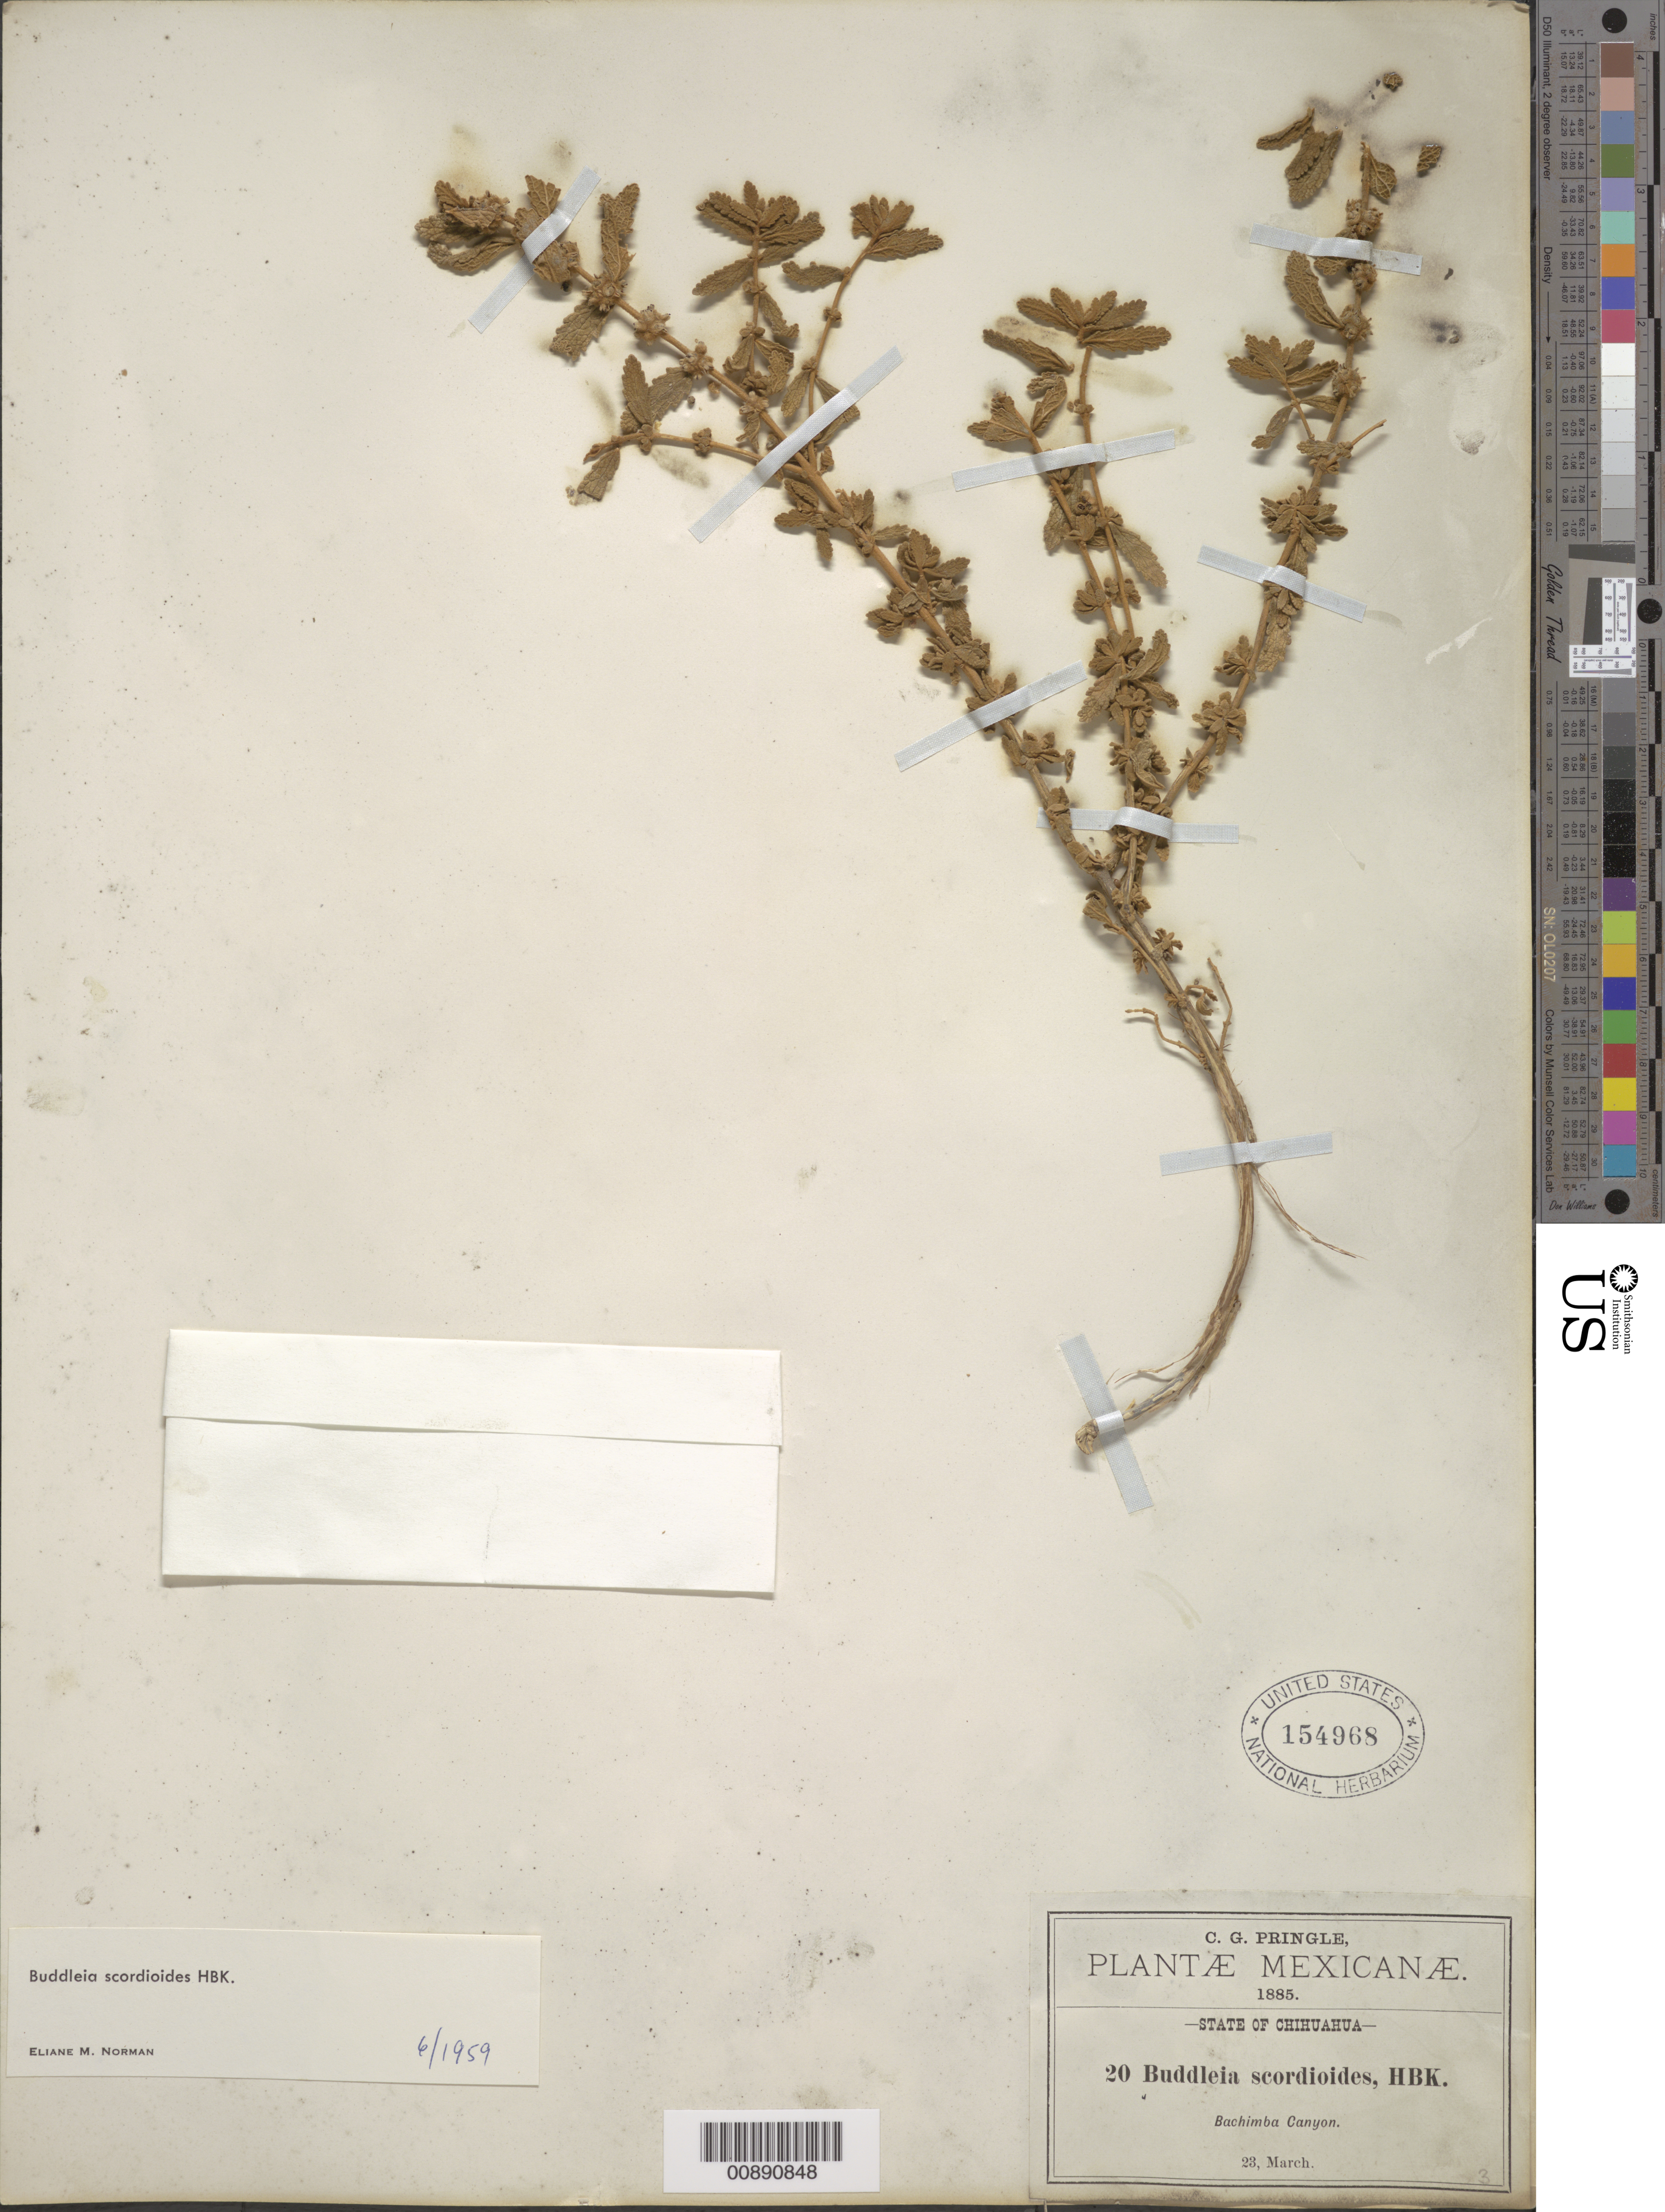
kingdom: Plantae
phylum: Tracheophyta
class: Magnoliopsida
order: Lamiales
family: Scrophulariaceae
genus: Buddleja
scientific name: Buddleja scordioides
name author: Kunth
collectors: C. G. Pringle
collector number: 20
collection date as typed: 23 Mar 1885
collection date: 1885-03-23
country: Mexico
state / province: Chihuahua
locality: Bachimba Canyon, Chihuahua.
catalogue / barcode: US 154968